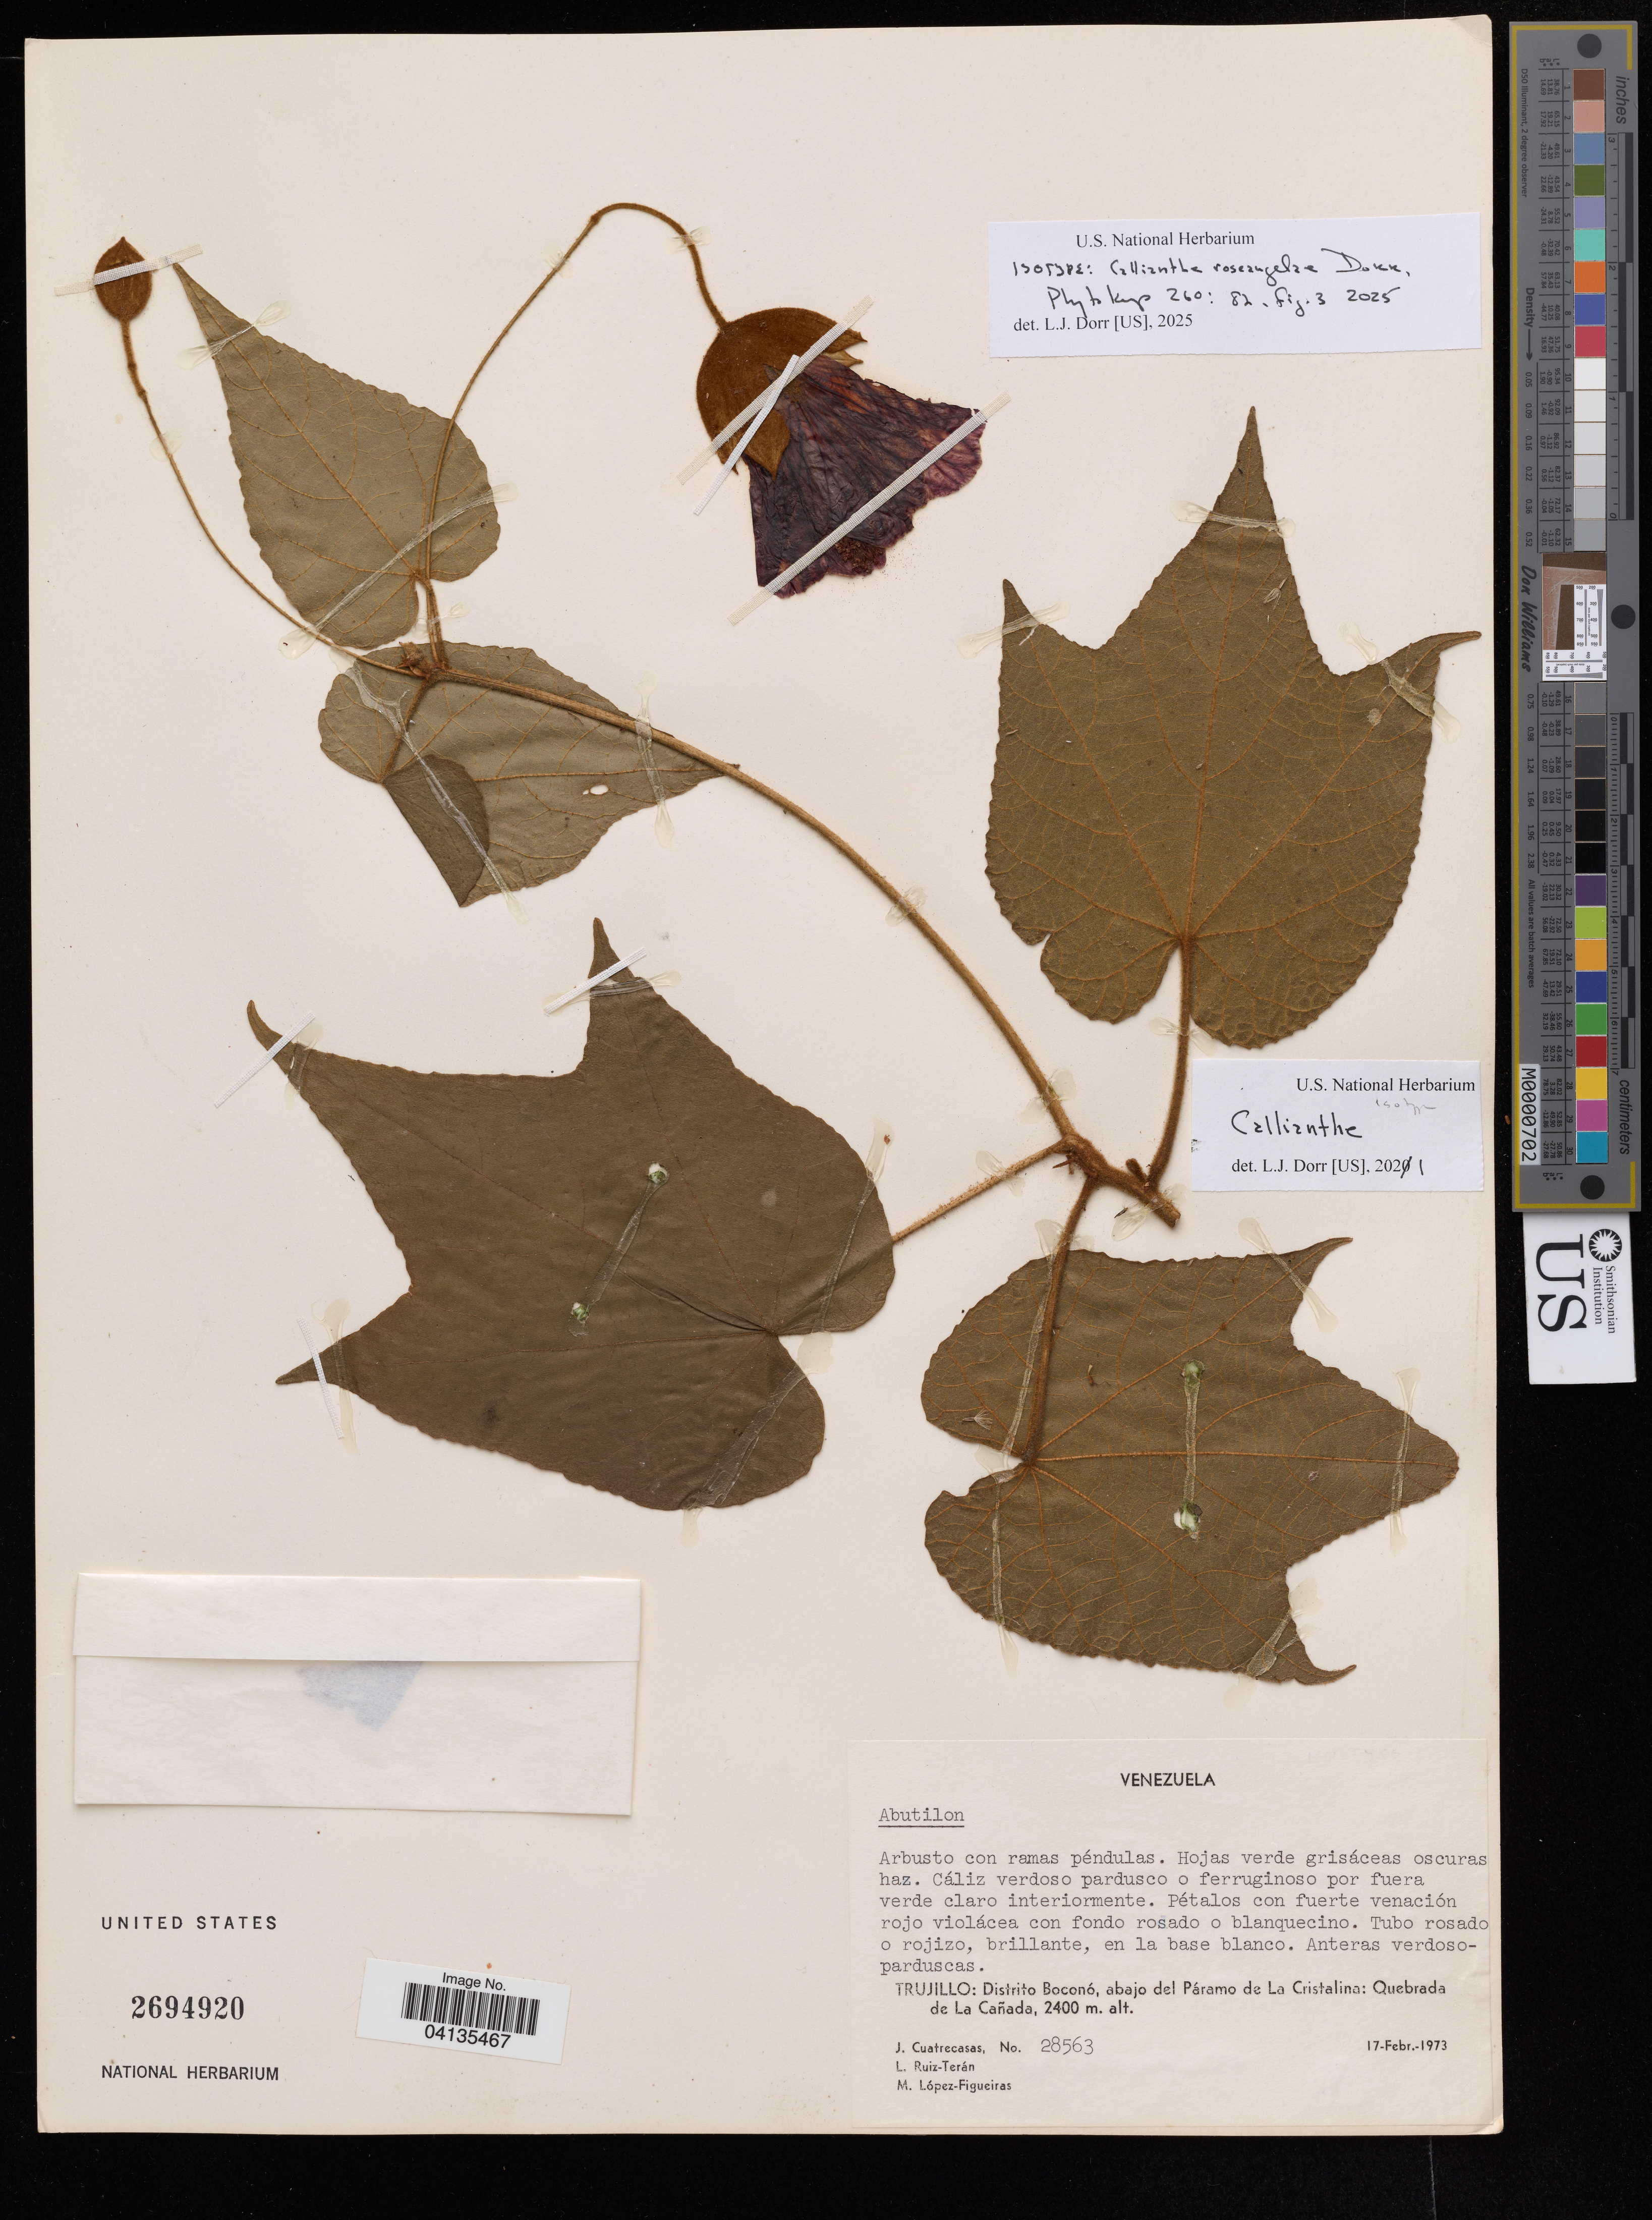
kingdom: Plantae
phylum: Tracheophyta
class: Magnoliopsida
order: Malvales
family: Malvaceae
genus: Callianthe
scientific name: Callianthe roseangelae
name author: Dorr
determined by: Dorr, Laurence J., Curator (BOT), Smithsonian Institution - National Museum of Natural History (UNITED STATES)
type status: Isotype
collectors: J. Cuatrecasas, L. E. Ruíz-Terán & M. López Figueiras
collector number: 28563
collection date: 1973-02-17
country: Venezuela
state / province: Trujillo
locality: Distrito Boconó, abajo del Páramo de La Cristalina: Quebrada de La Cañada.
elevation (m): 2400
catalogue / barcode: US 2694920